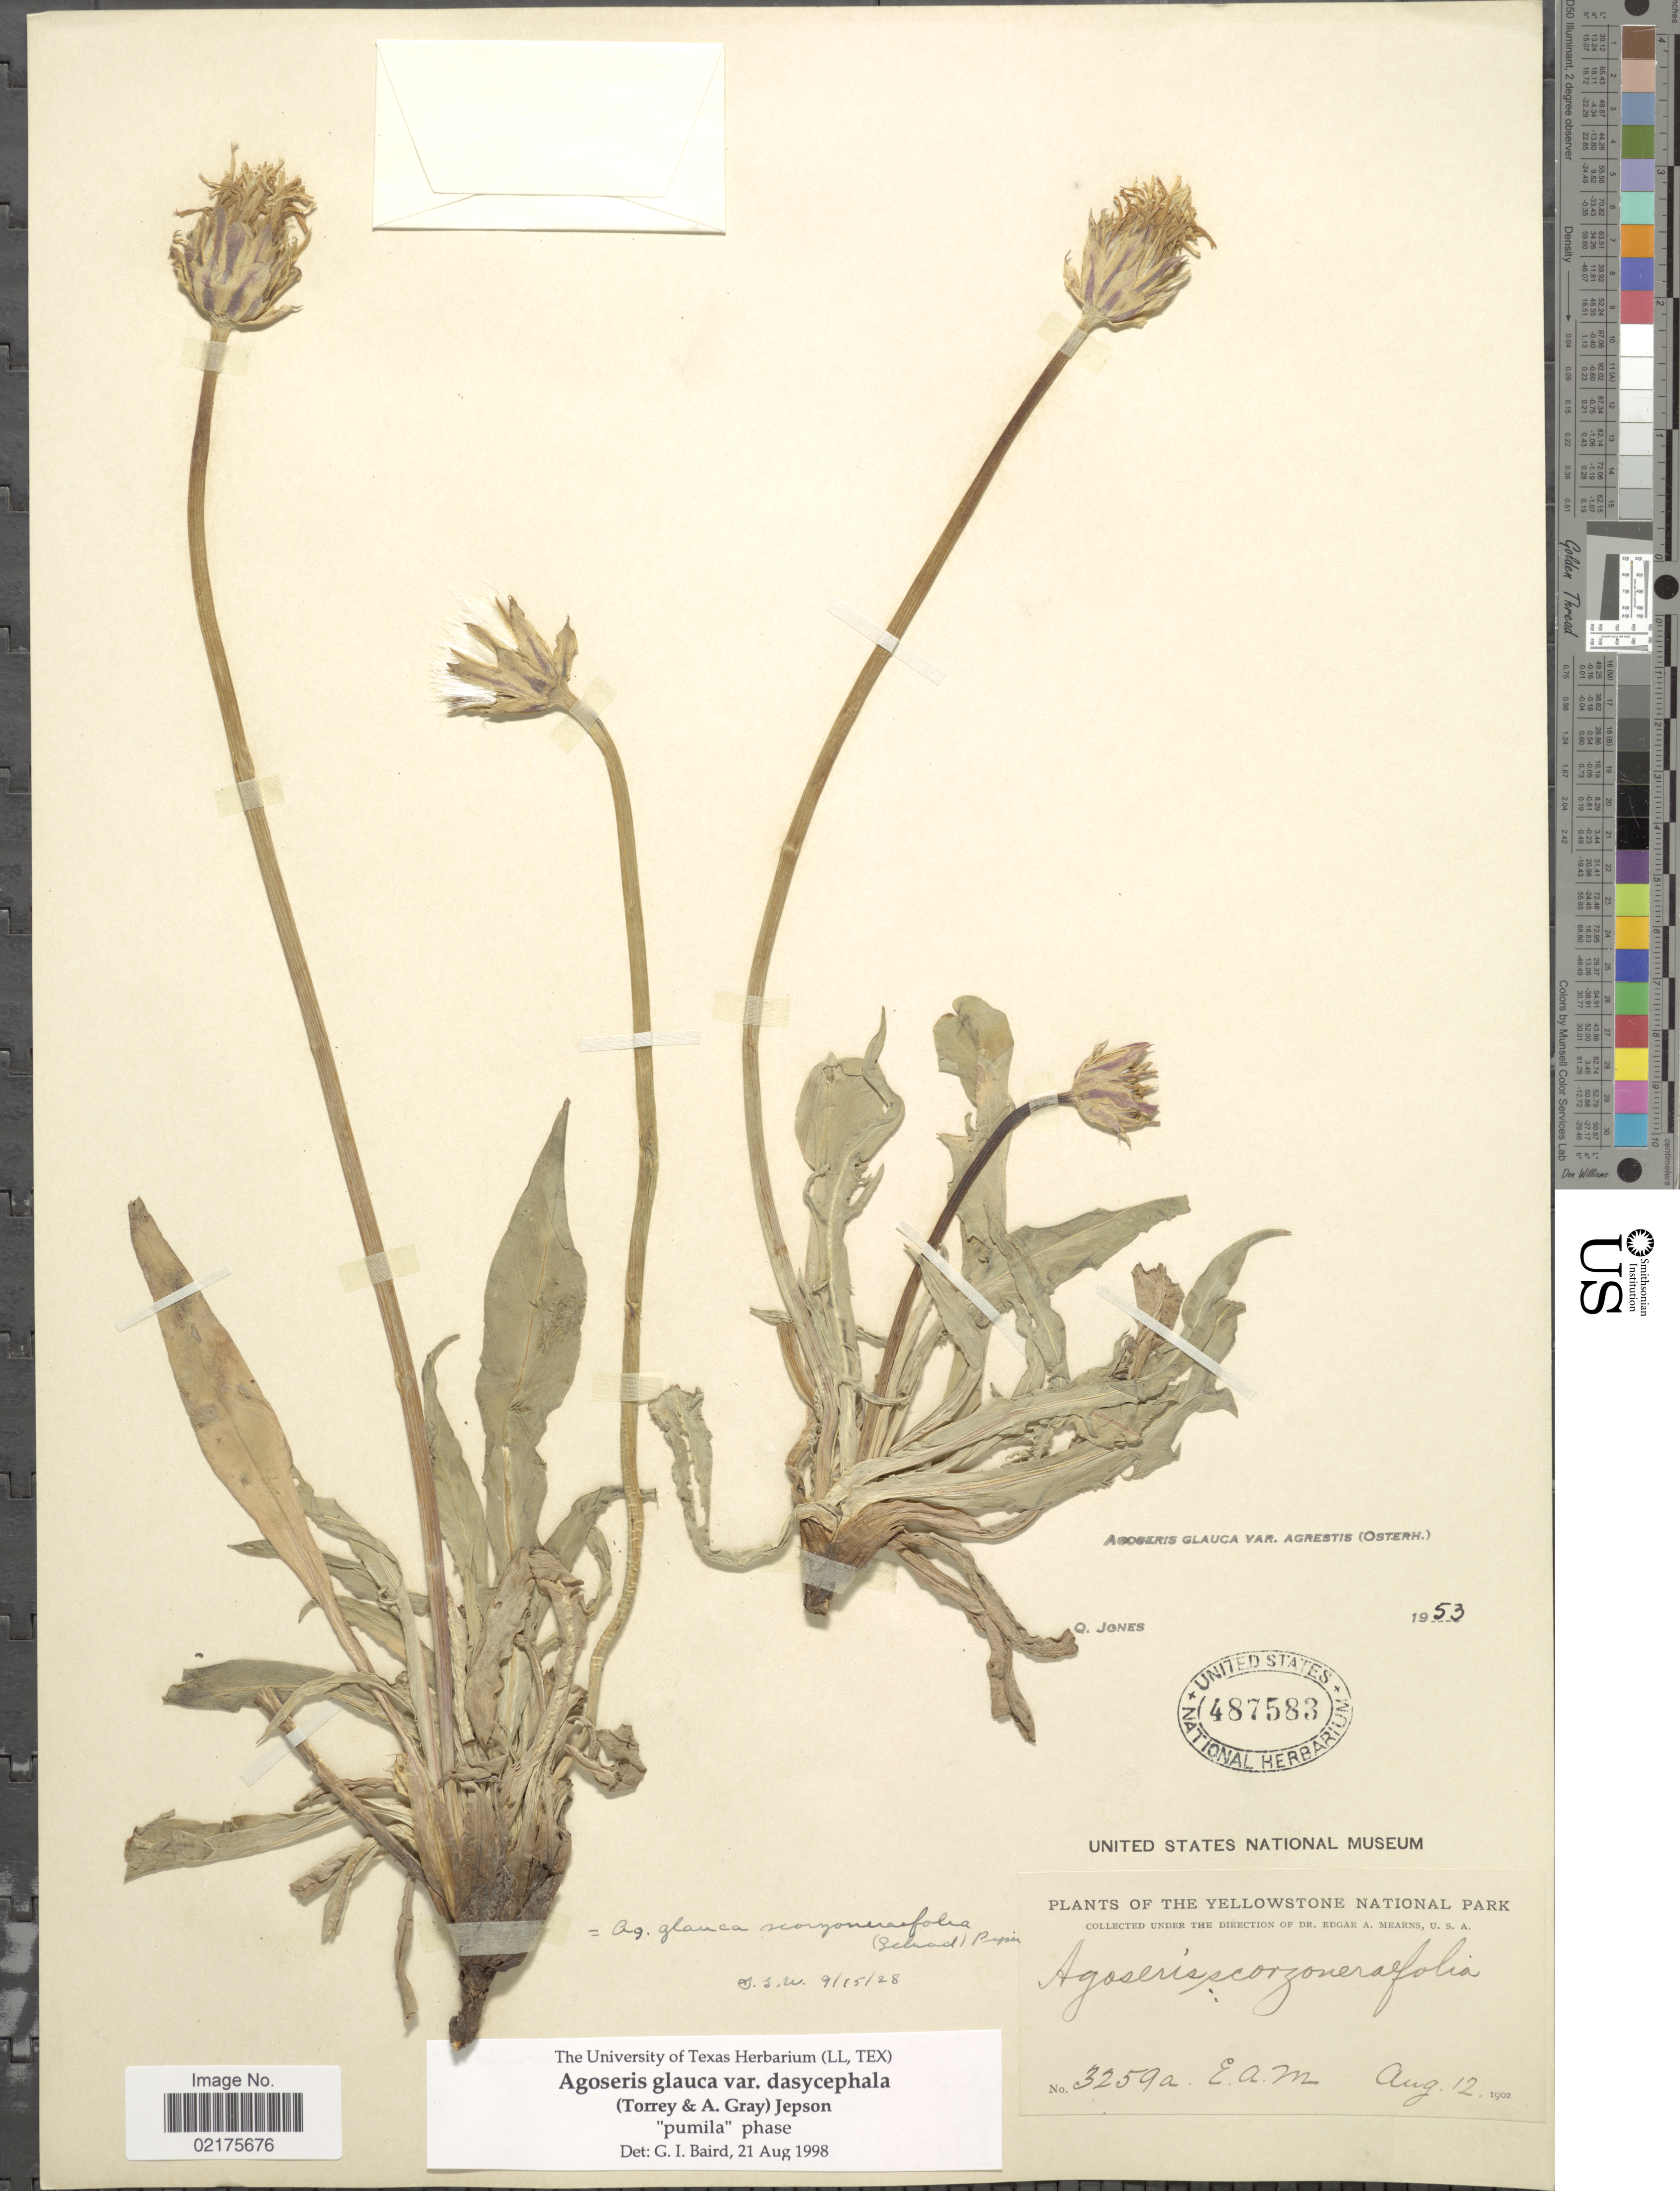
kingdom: Plantae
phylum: Tracheophyta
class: Magnoliopsida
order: Asterales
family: Asteraceae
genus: Agoseris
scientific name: Agoseris glauca var. dasycephala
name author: (Torr. & A. Gray) Jeps.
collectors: E. A. Mearns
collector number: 3259a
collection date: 1902-08-12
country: United States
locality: Yellowstone National Park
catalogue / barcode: US 487583